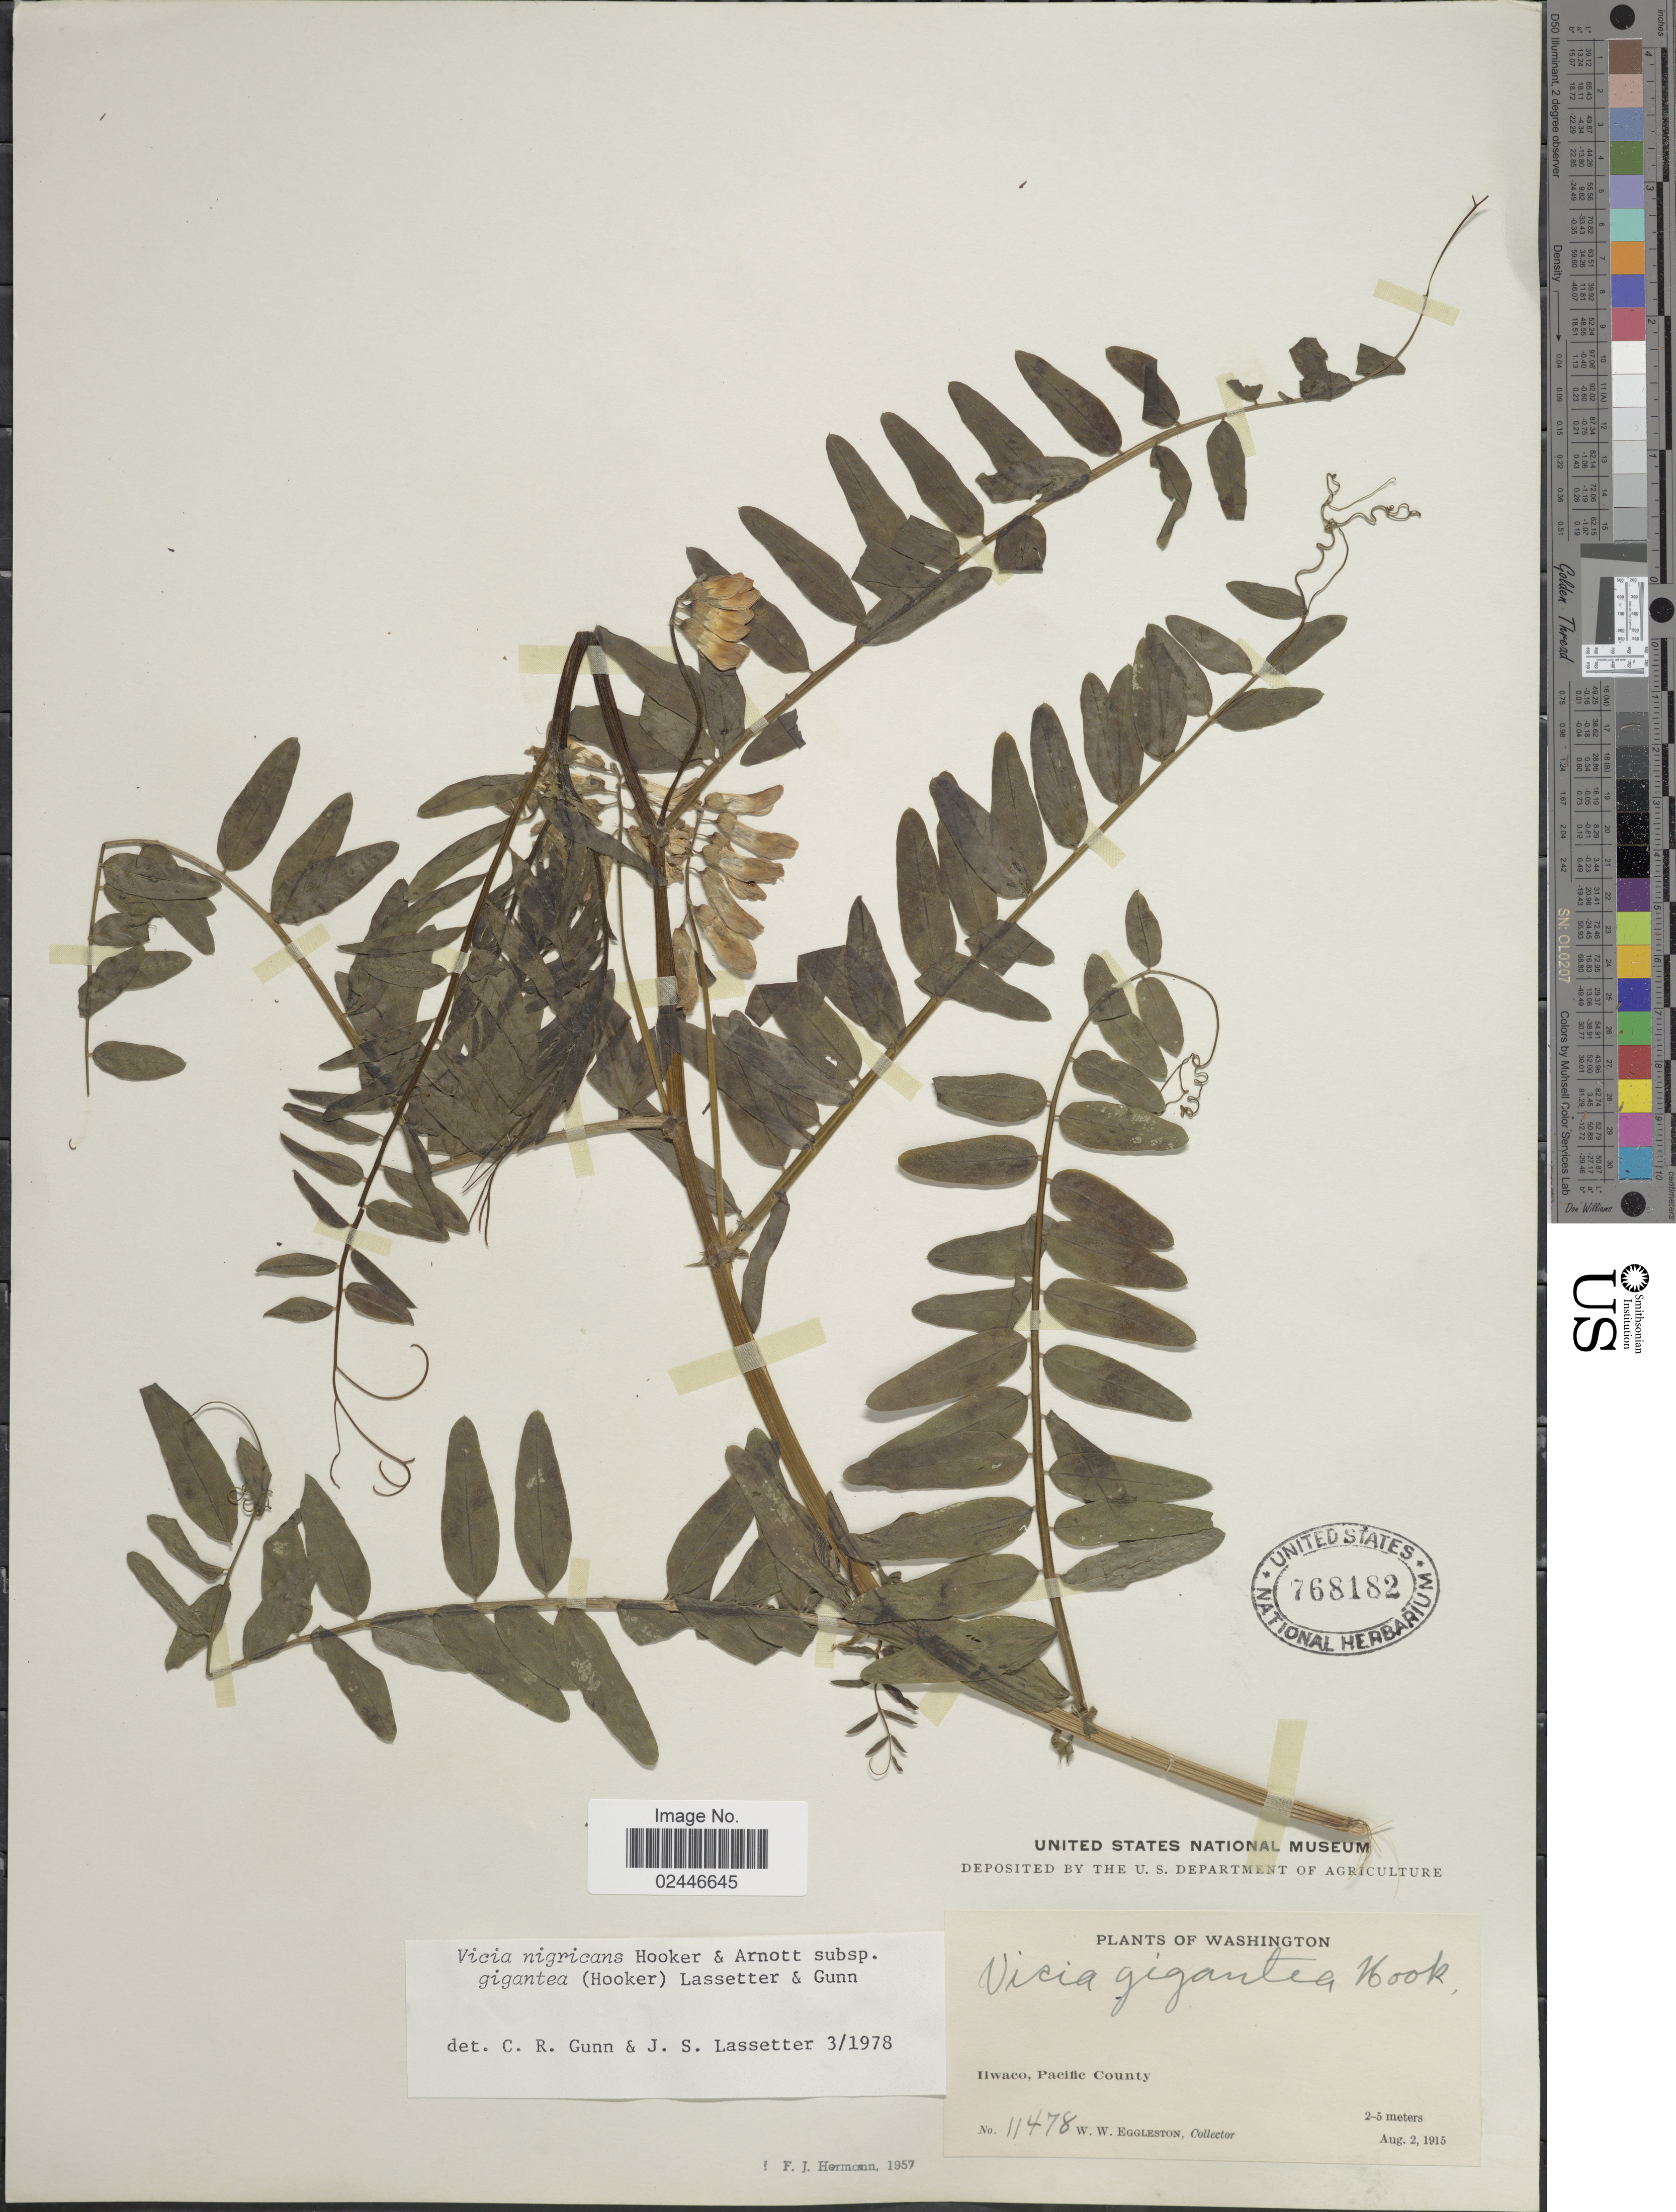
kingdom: Plantae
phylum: Tracheophyta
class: Magnoliopsida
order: Fabales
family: Fabaceae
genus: Vicia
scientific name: Vicia nigricans subsp. gigantea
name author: Hook. & Arn.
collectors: W. W. Eggleston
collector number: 11478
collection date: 1915-08-02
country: United States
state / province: Washington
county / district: Pacific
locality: Ilwaco, Pacific County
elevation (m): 2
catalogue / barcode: US 768182